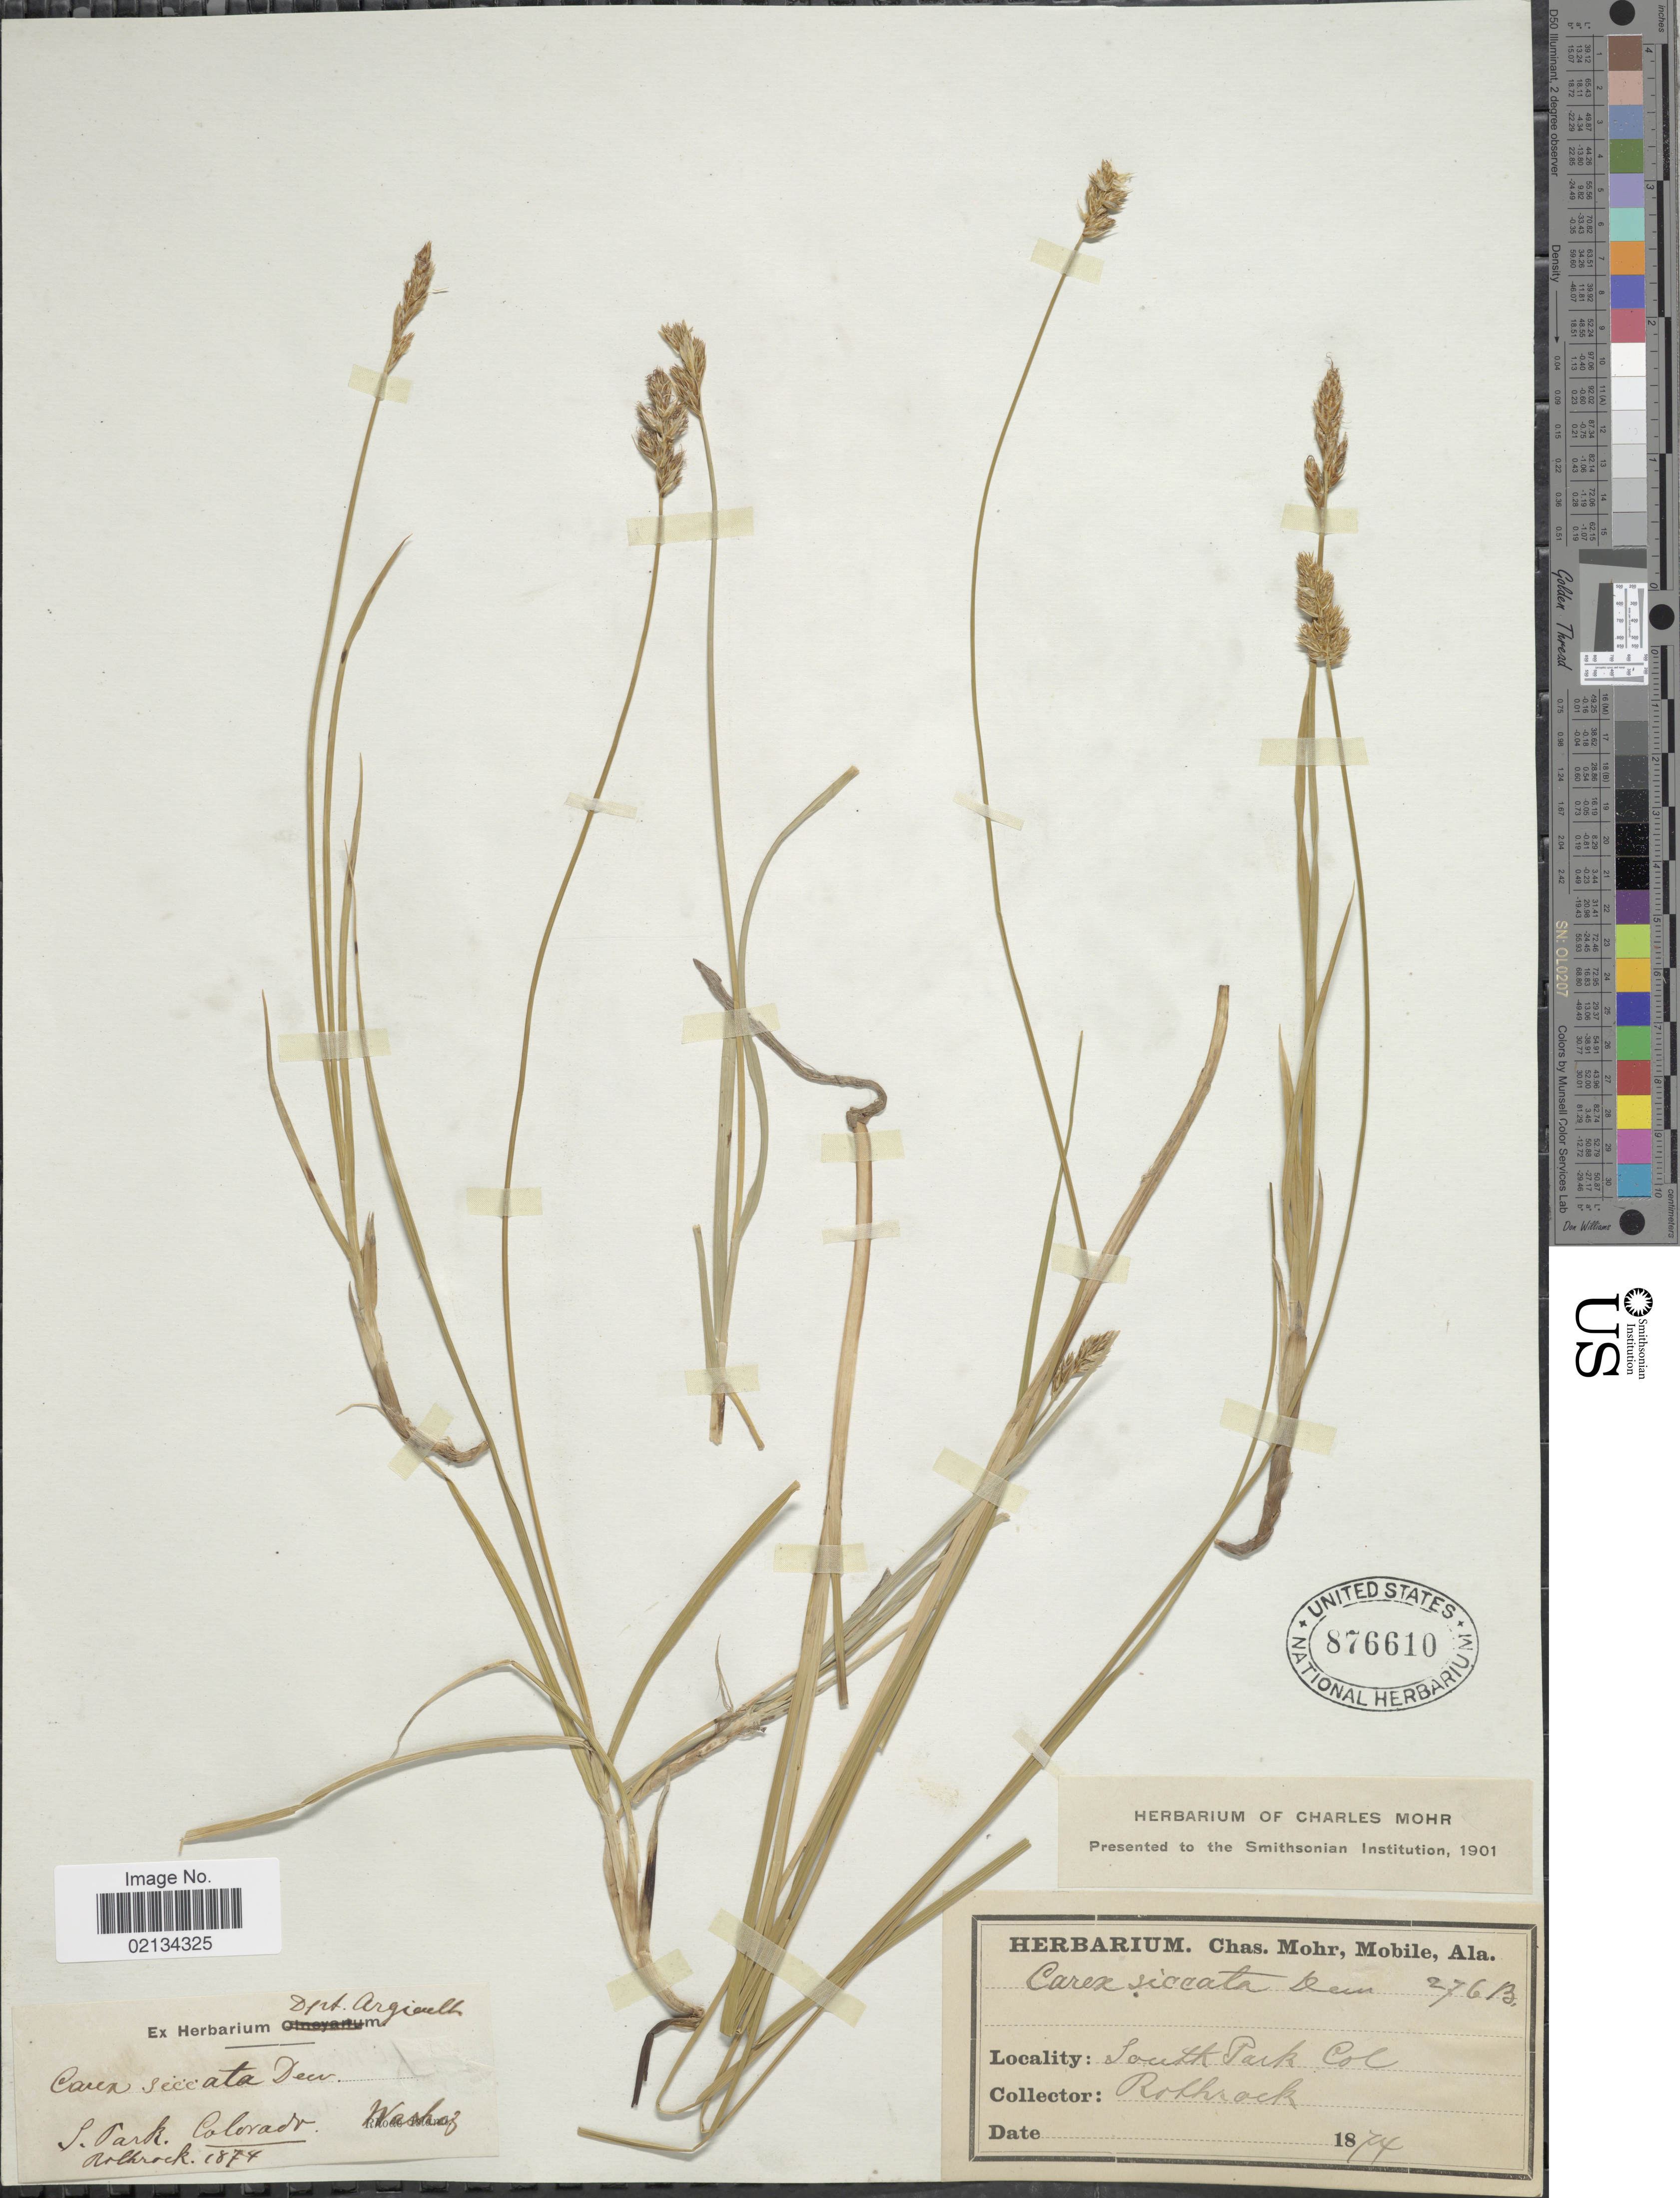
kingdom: Plantae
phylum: Tracheophyta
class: Liliopsida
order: Poales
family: Cyperaceae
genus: Carex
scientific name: Carex siccata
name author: Dewey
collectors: Rothrock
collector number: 276B?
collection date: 1874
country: United States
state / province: Colorado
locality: South Park.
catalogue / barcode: US 876610